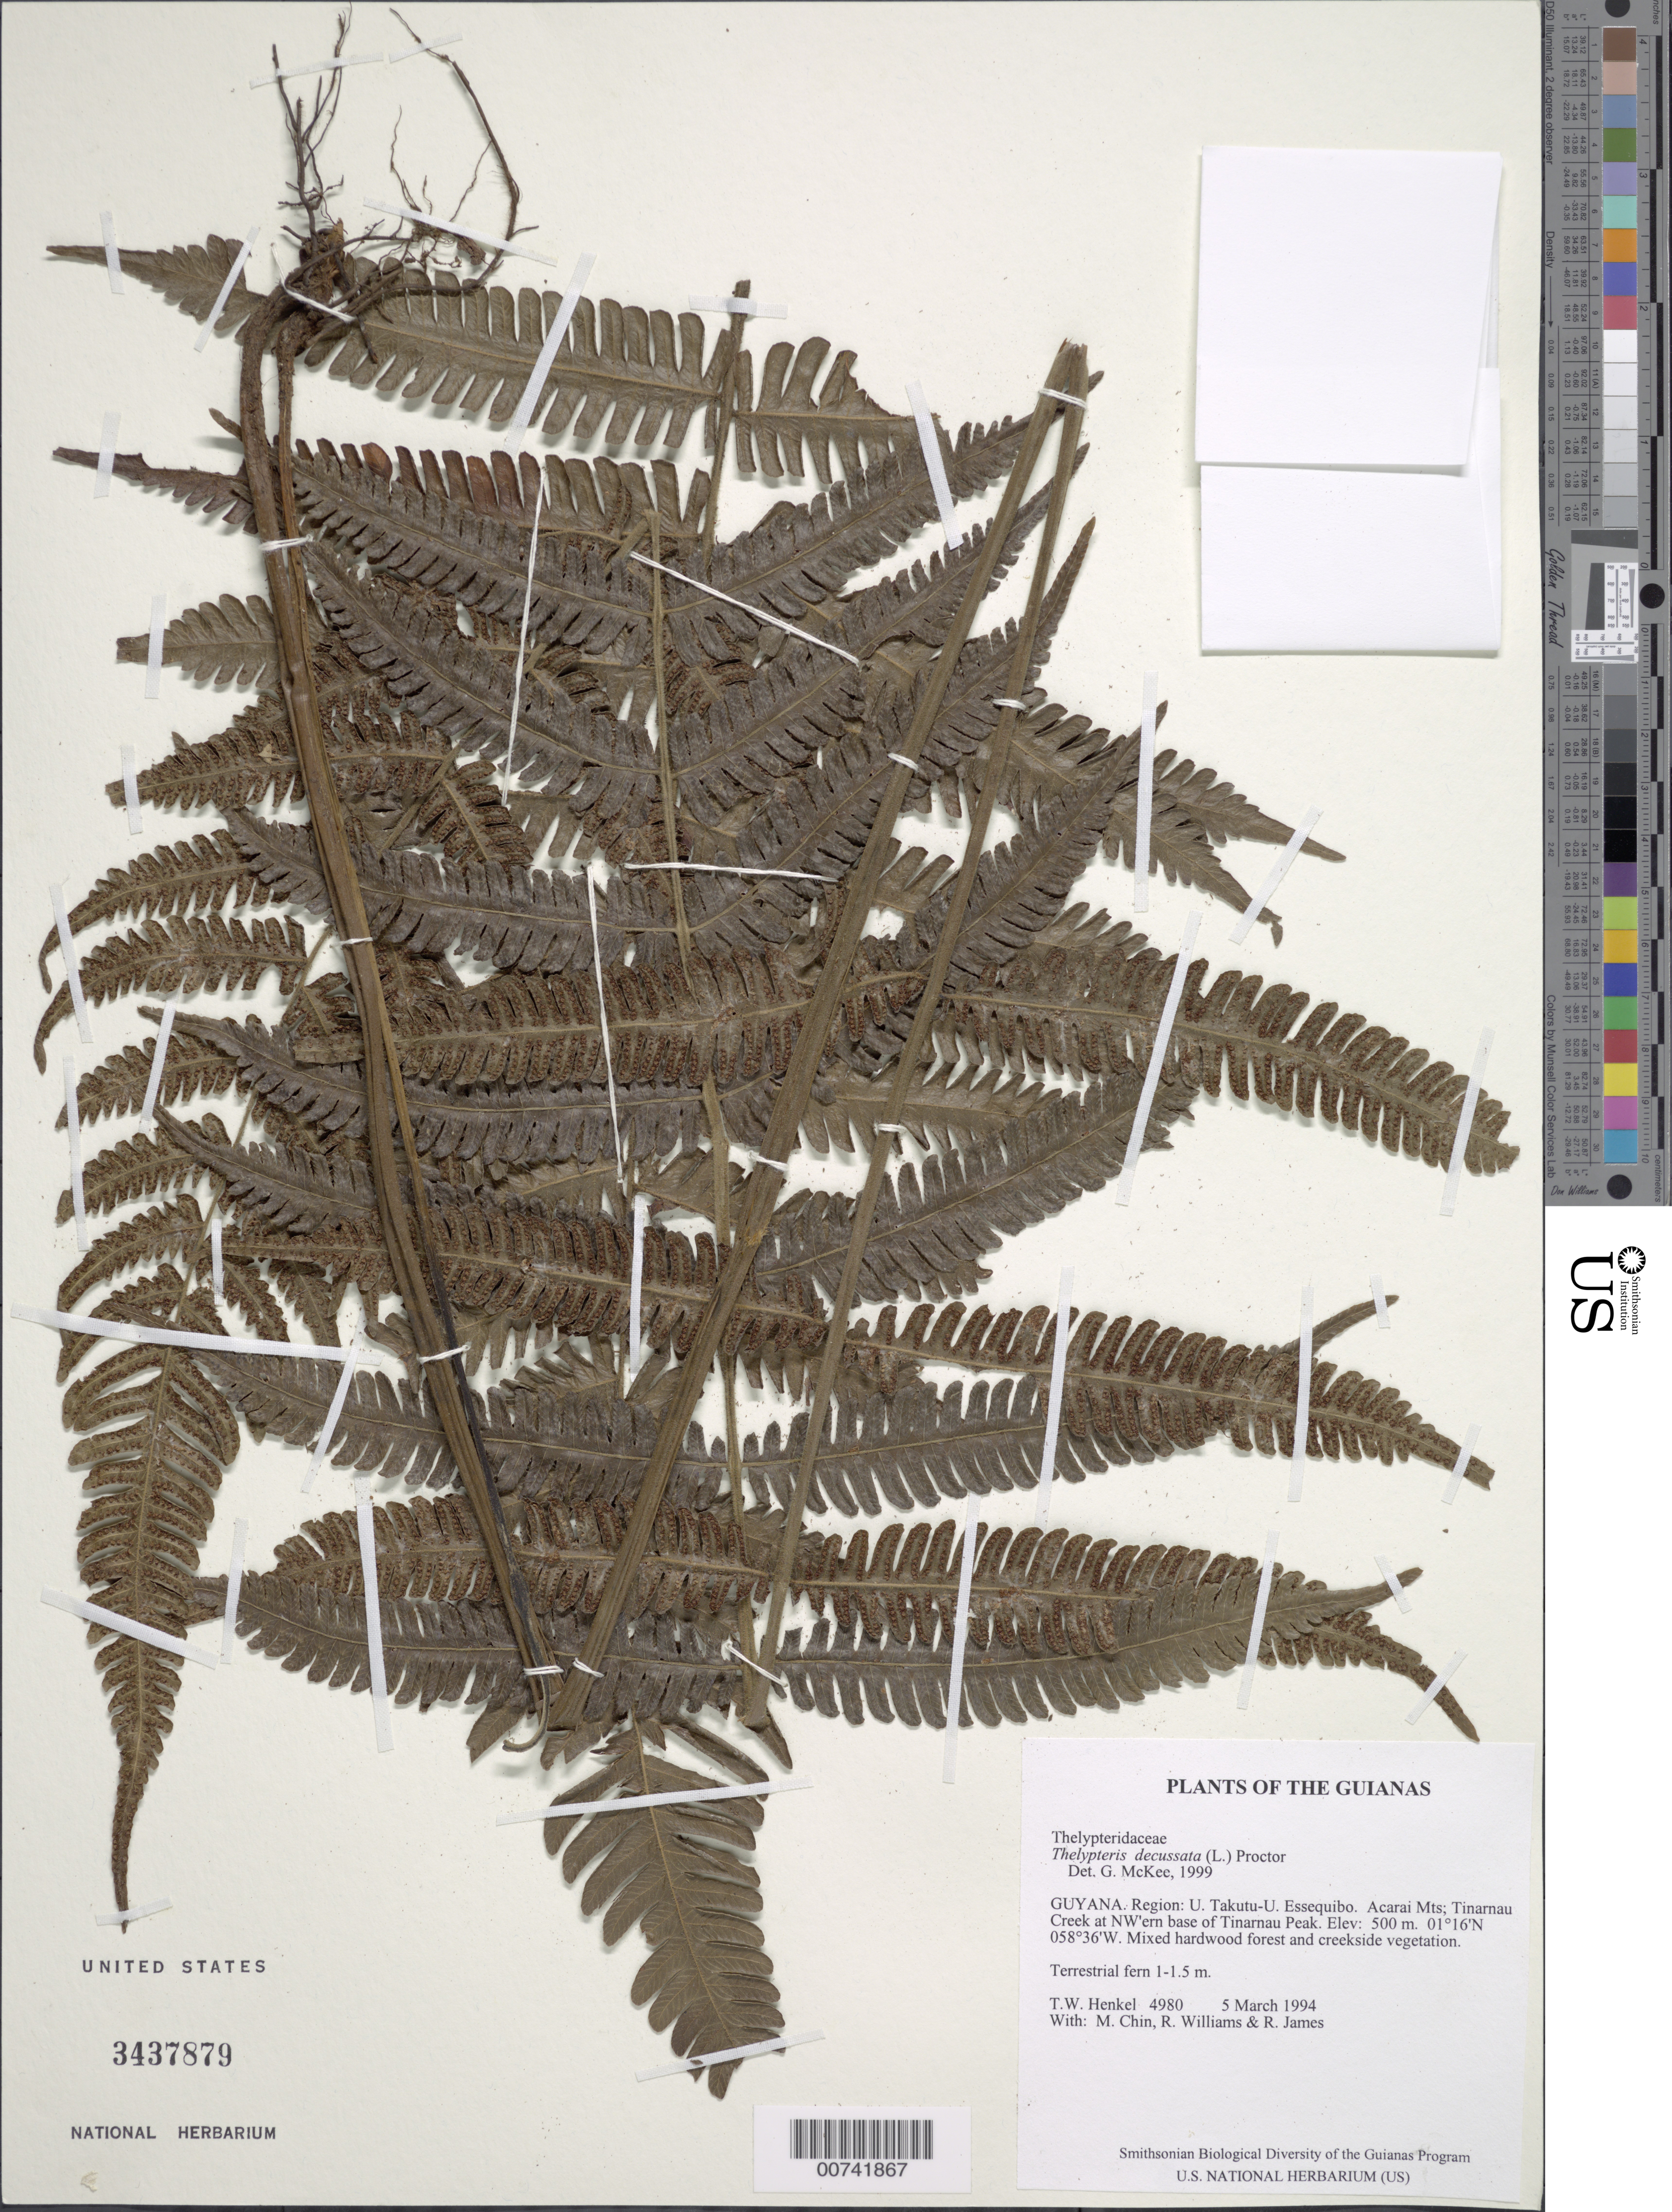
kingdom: Plantae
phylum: Tracheophyta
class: Polypodiopsida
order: Polypodiales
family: Thelypteridaceae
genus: Steiropteris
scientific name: Steiropteris decussata var. decussata (L.) comb. nov., ined. 2015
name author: (L.)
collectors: T. Henkel, M. Chin, R. Williams & R. James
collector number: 4980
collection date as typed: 5 March 1994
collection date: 1994-03-05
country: Guyana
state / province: U. Takutu-U. Essequibo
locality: Acarai Mts; Tinarnau Creek at northwestern base of Tinarnau Peak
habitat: Mixed hardwood forest and creekside vegetation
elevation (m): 500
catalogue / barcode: US 3437879